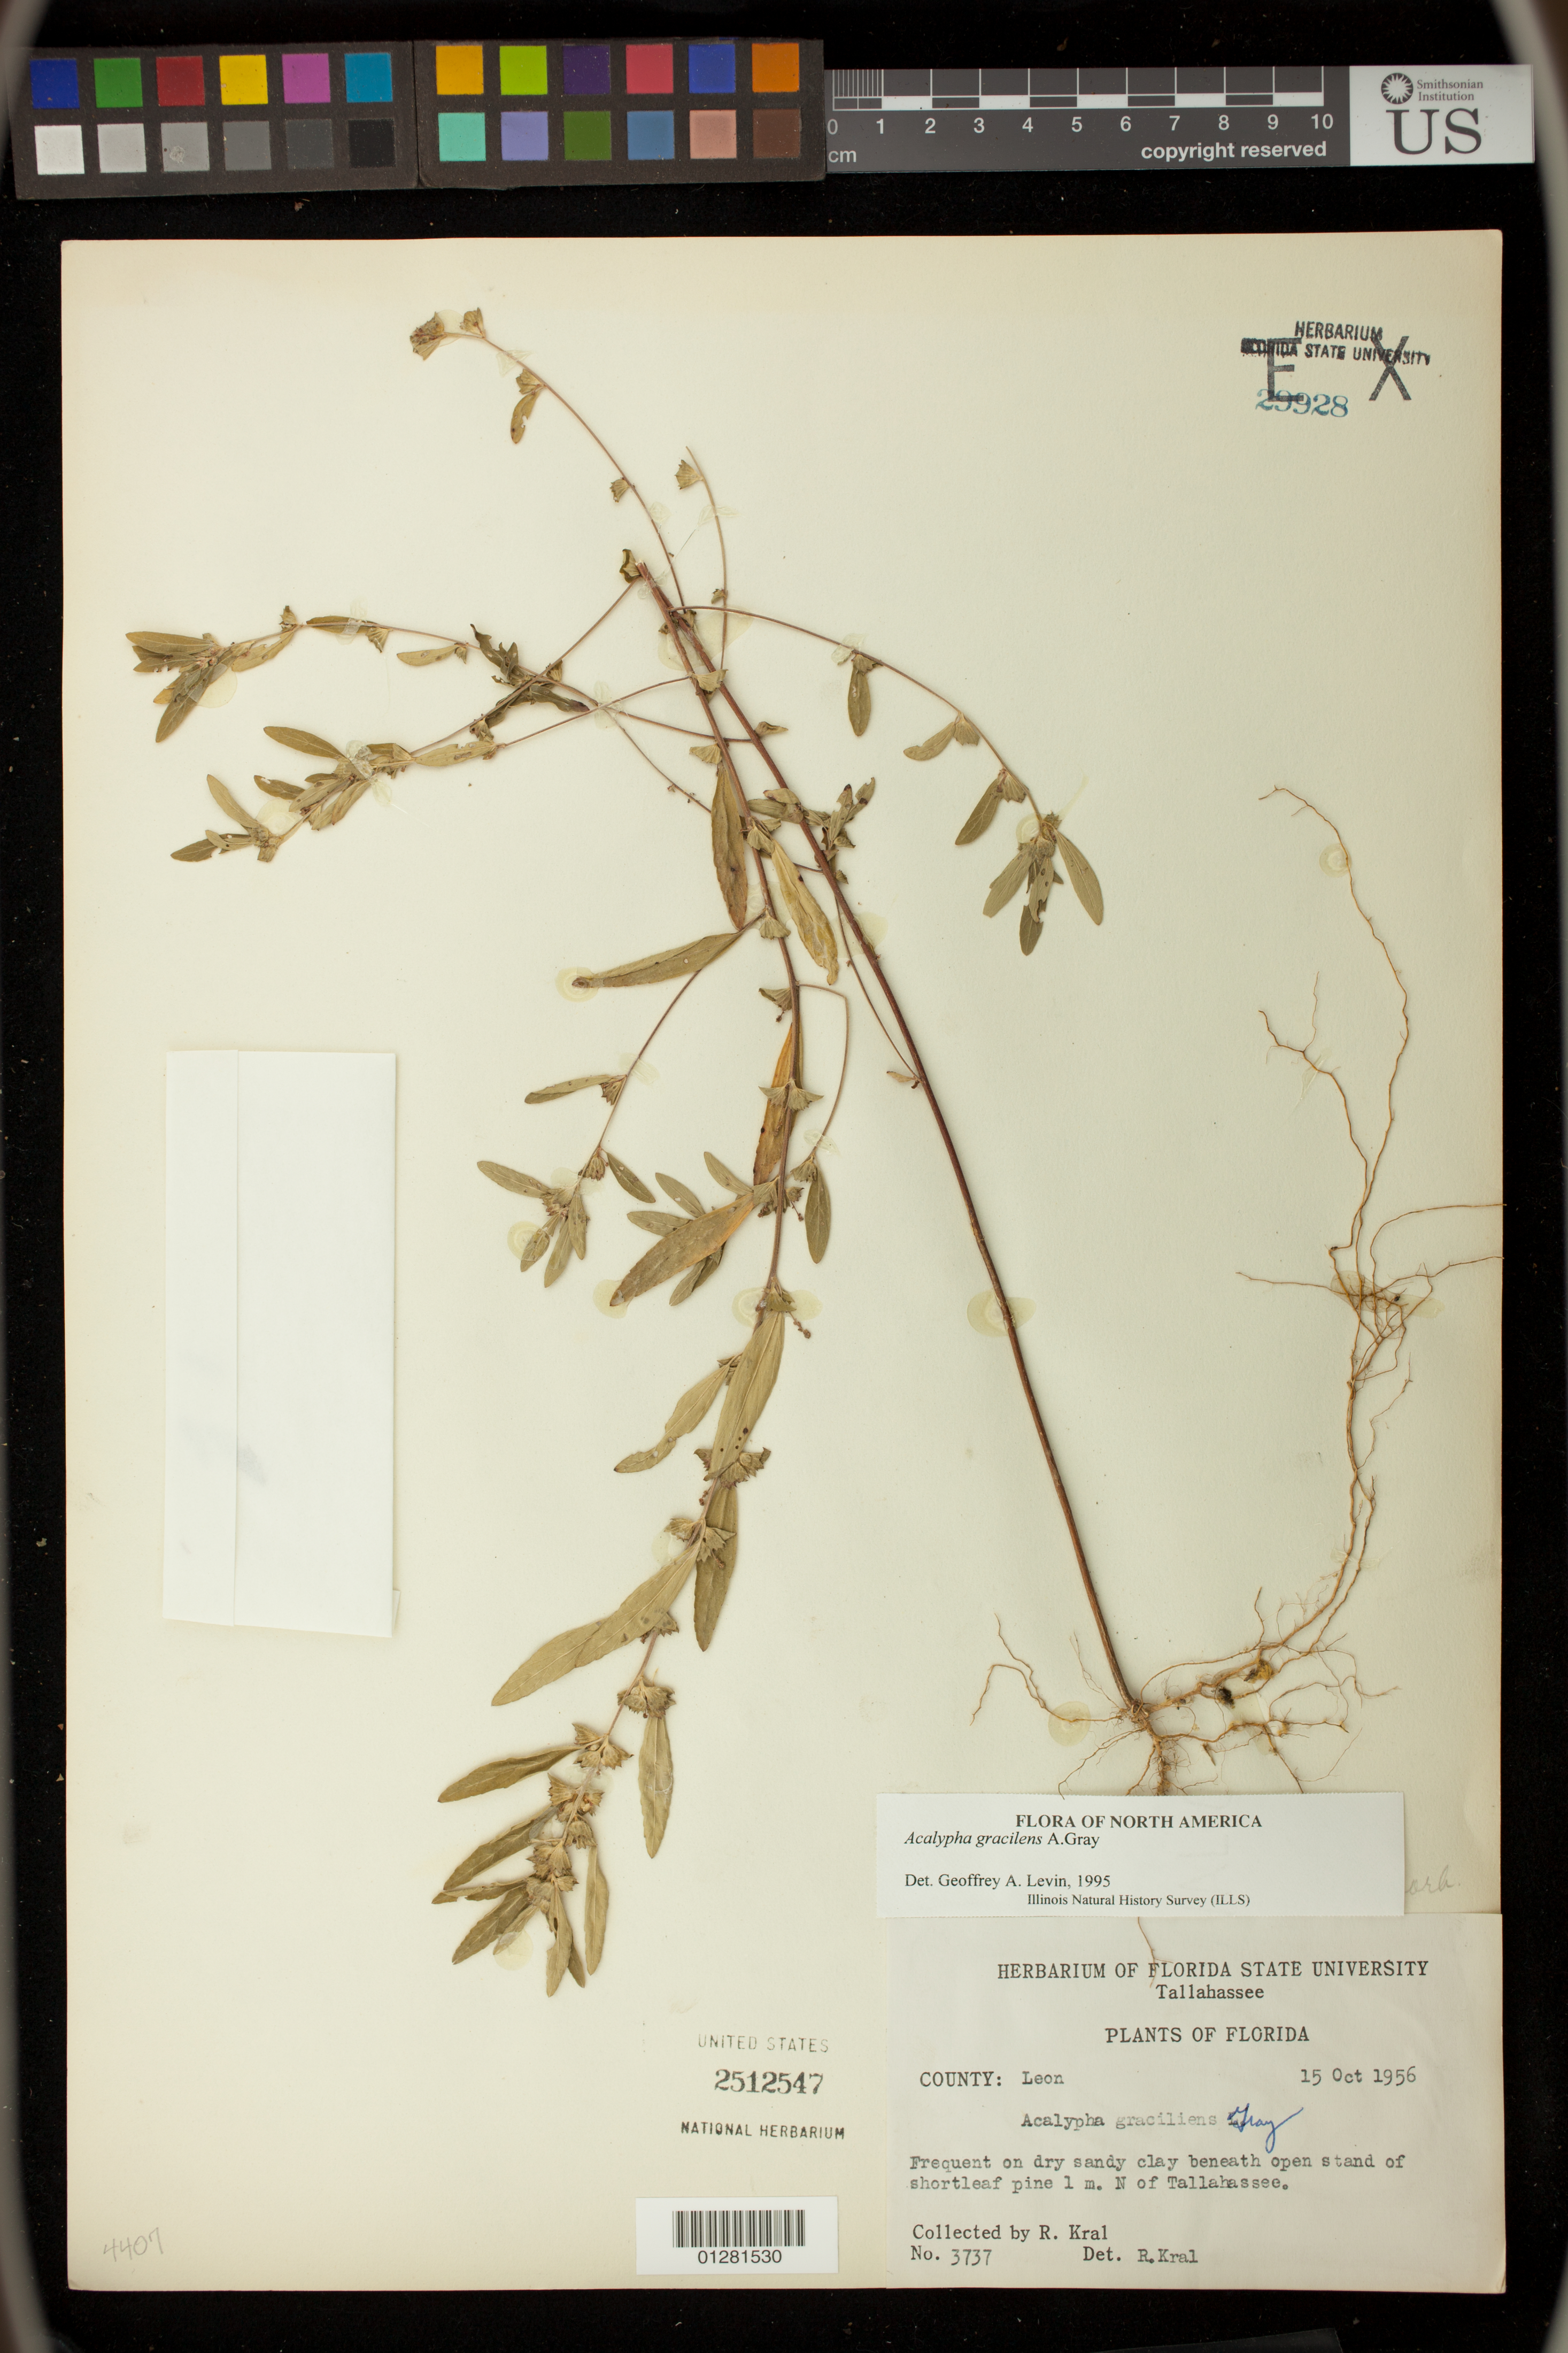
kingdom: Plantae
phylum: Tracheophyta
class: Magnoliopsida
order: Malpighiales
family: Euphorbiaceae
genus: Acalypha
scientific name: Acalypha gracilens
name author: A. Gray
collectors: R. Kral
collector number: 3737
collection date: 1956-10-15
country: United States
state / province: Florida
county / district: Leon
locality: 1 m. N of Tallahassee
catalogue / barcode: US 2512547